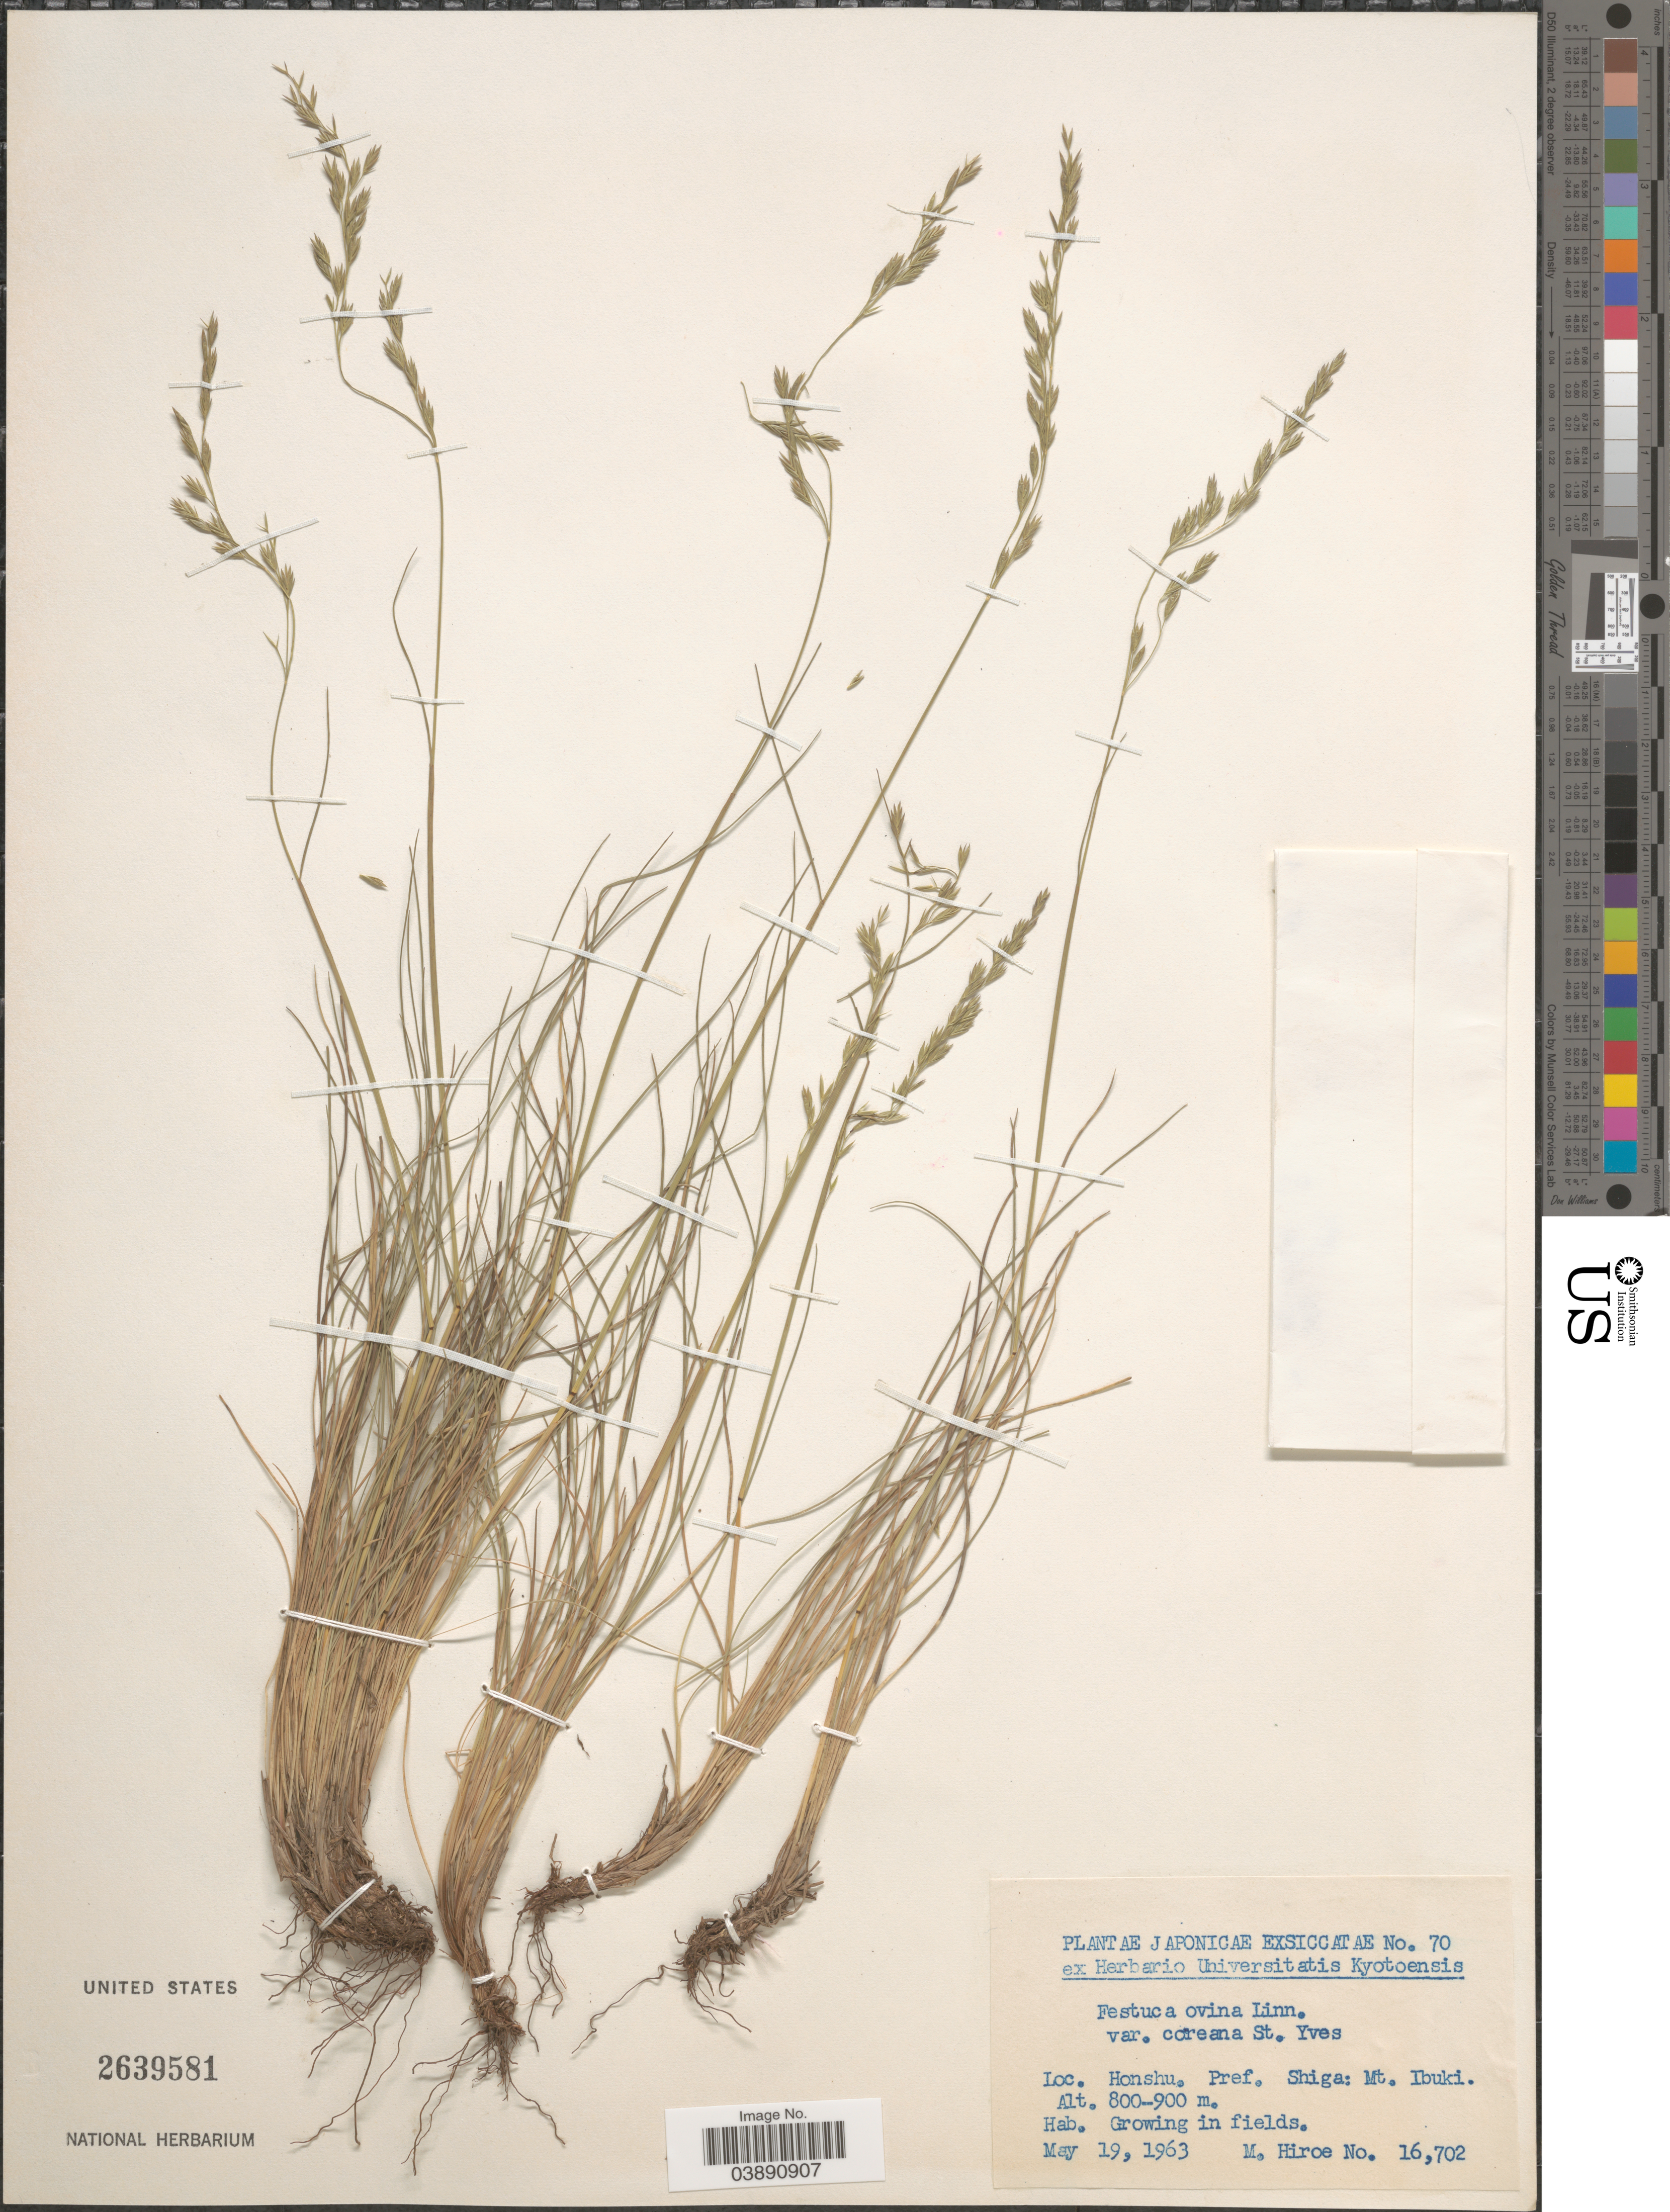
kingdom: Plantae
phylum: Tracheophyta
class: Liliopsida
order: Poales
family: Poaceae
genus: Festuca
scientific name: Festuca ovina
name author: L.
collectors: M. Hiroe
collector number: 16702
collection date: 1963-05-19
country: Japan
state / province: Siga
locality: Honshu. Pref. Shiga: Mt. Ibuki.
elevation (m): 800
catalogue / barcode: US 2639581